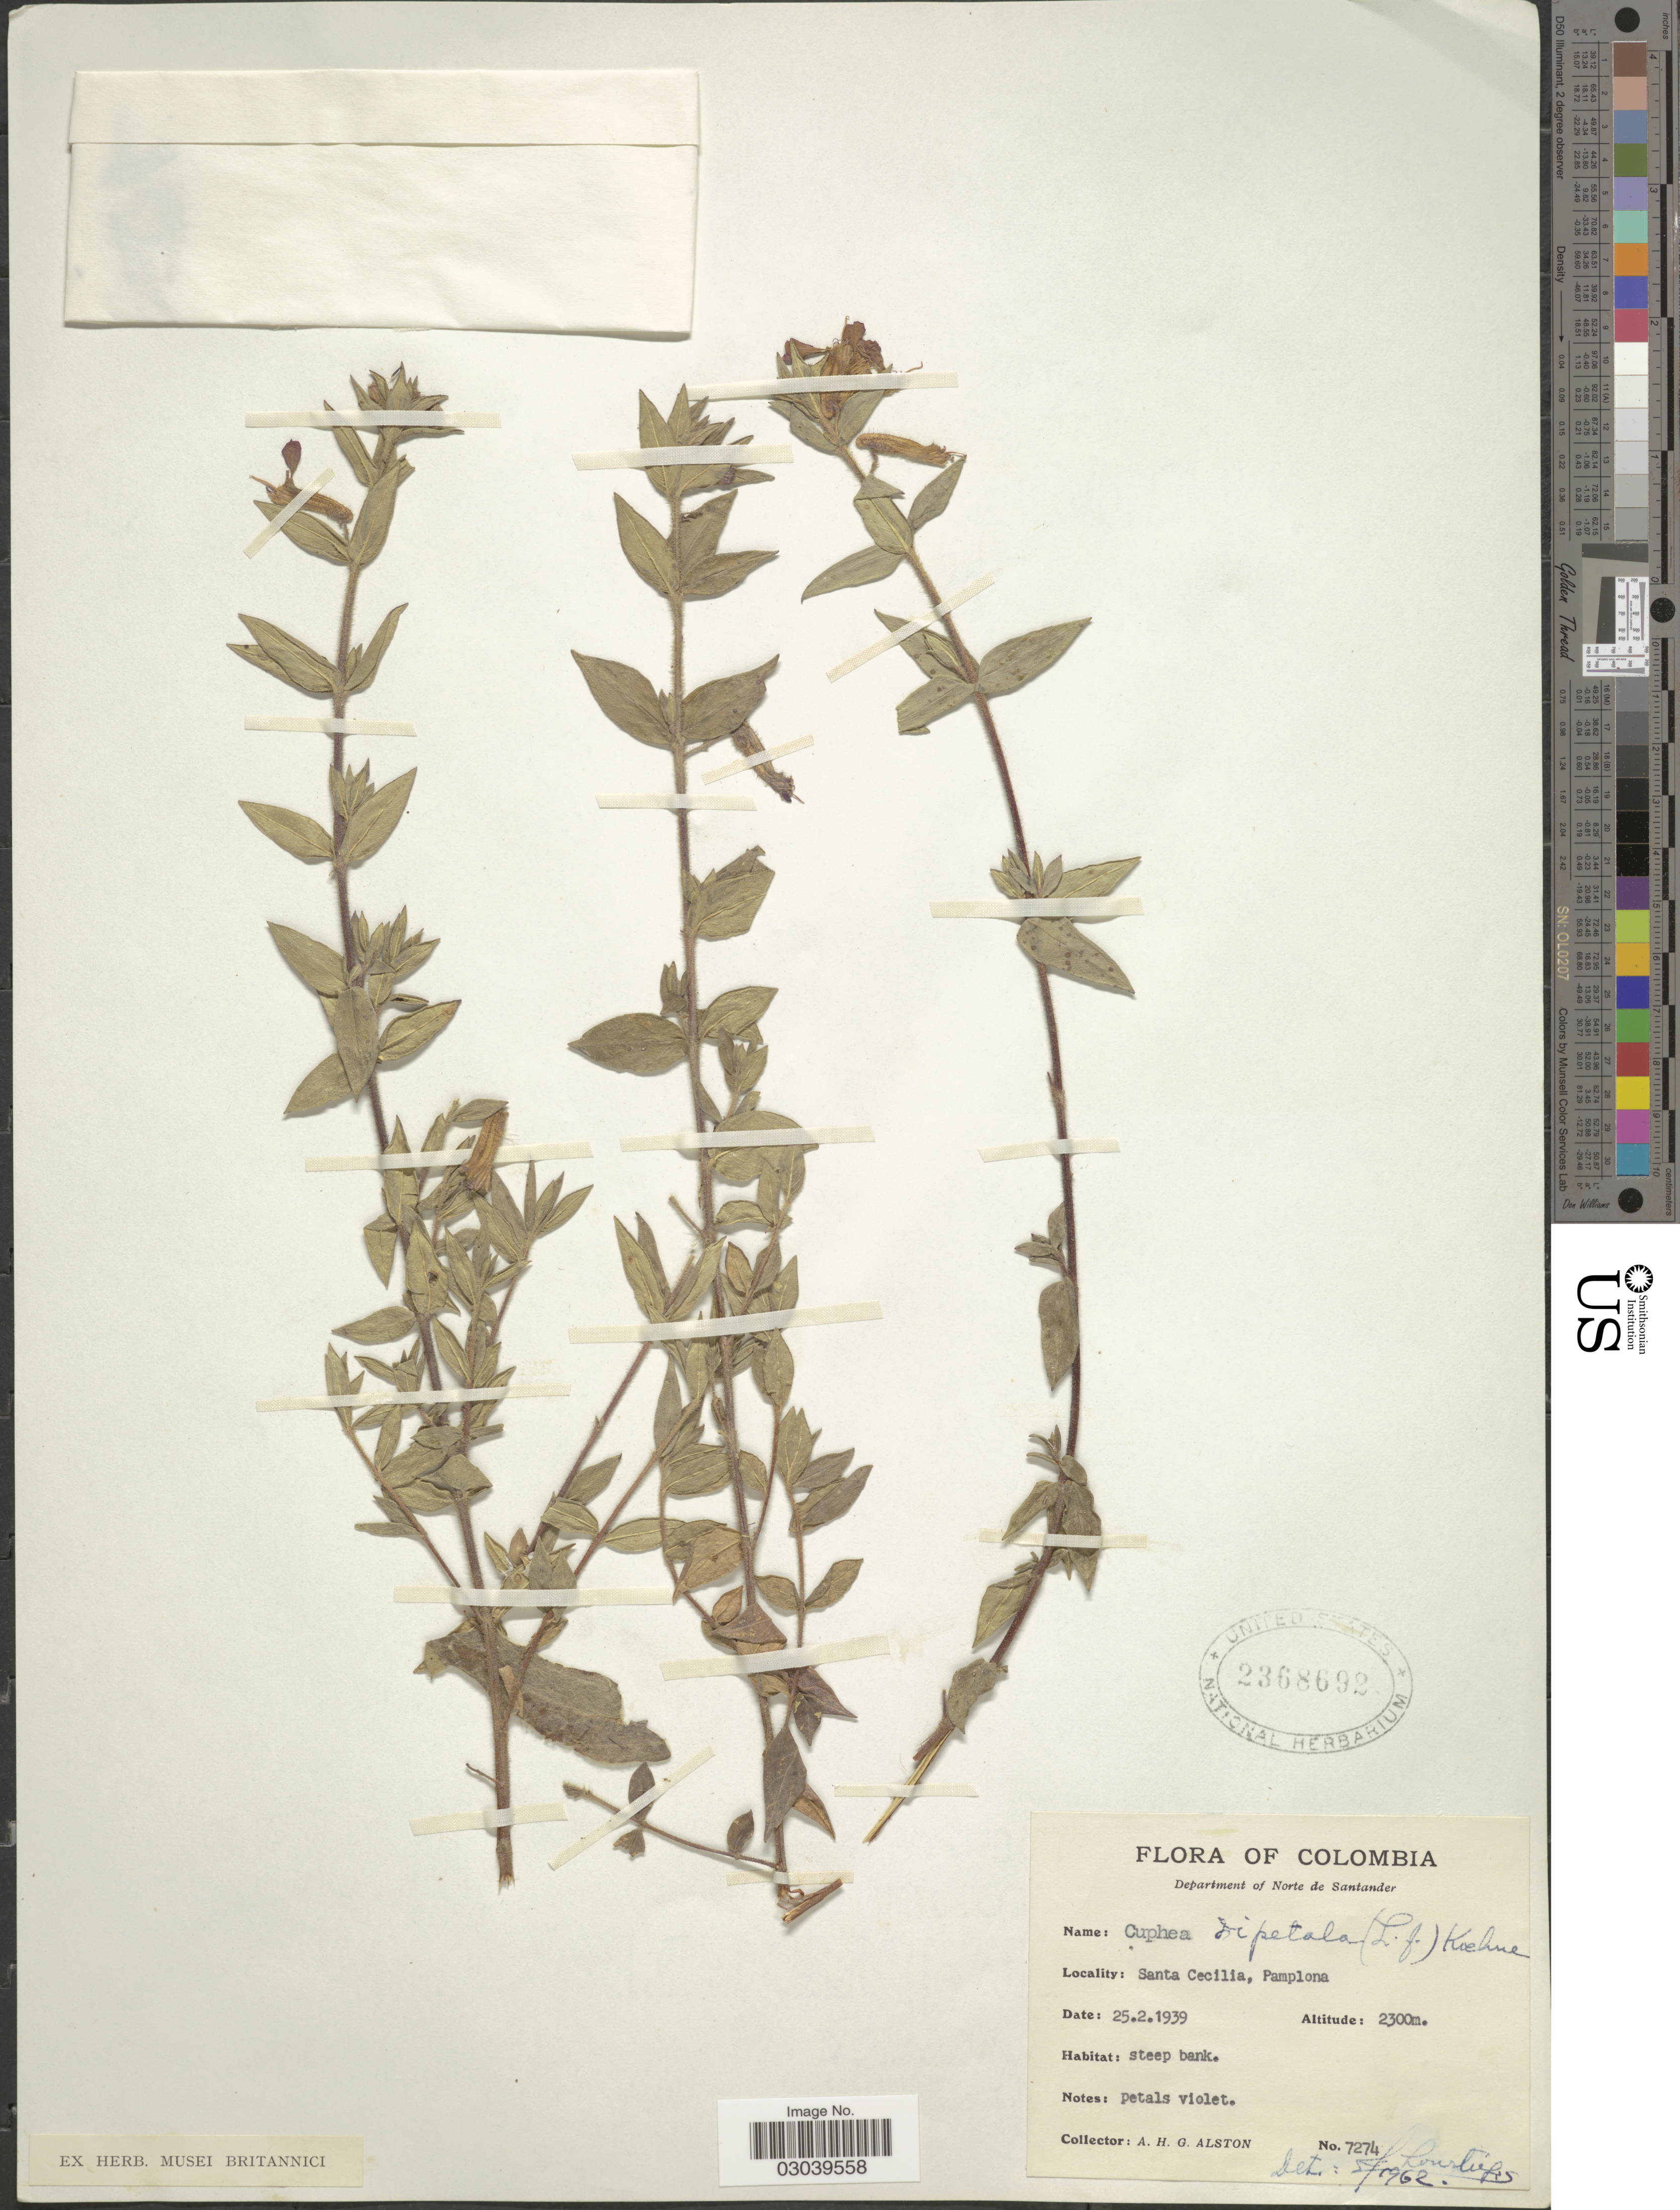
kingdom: Plantae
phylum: Tracheophyta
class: Magnoliopsida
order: Myrtales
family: Lythraceae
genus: Cuphea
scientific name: Cuphea dipetala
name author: (L. f.) Koehne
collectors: A. H. Alston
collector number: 7274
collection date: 1939-02-25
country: Colombia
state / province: Norte de Santander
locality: Department of Norte de Santander. Santa Cecilia, Pamplona.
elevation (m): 2300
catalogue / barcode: US 2368692